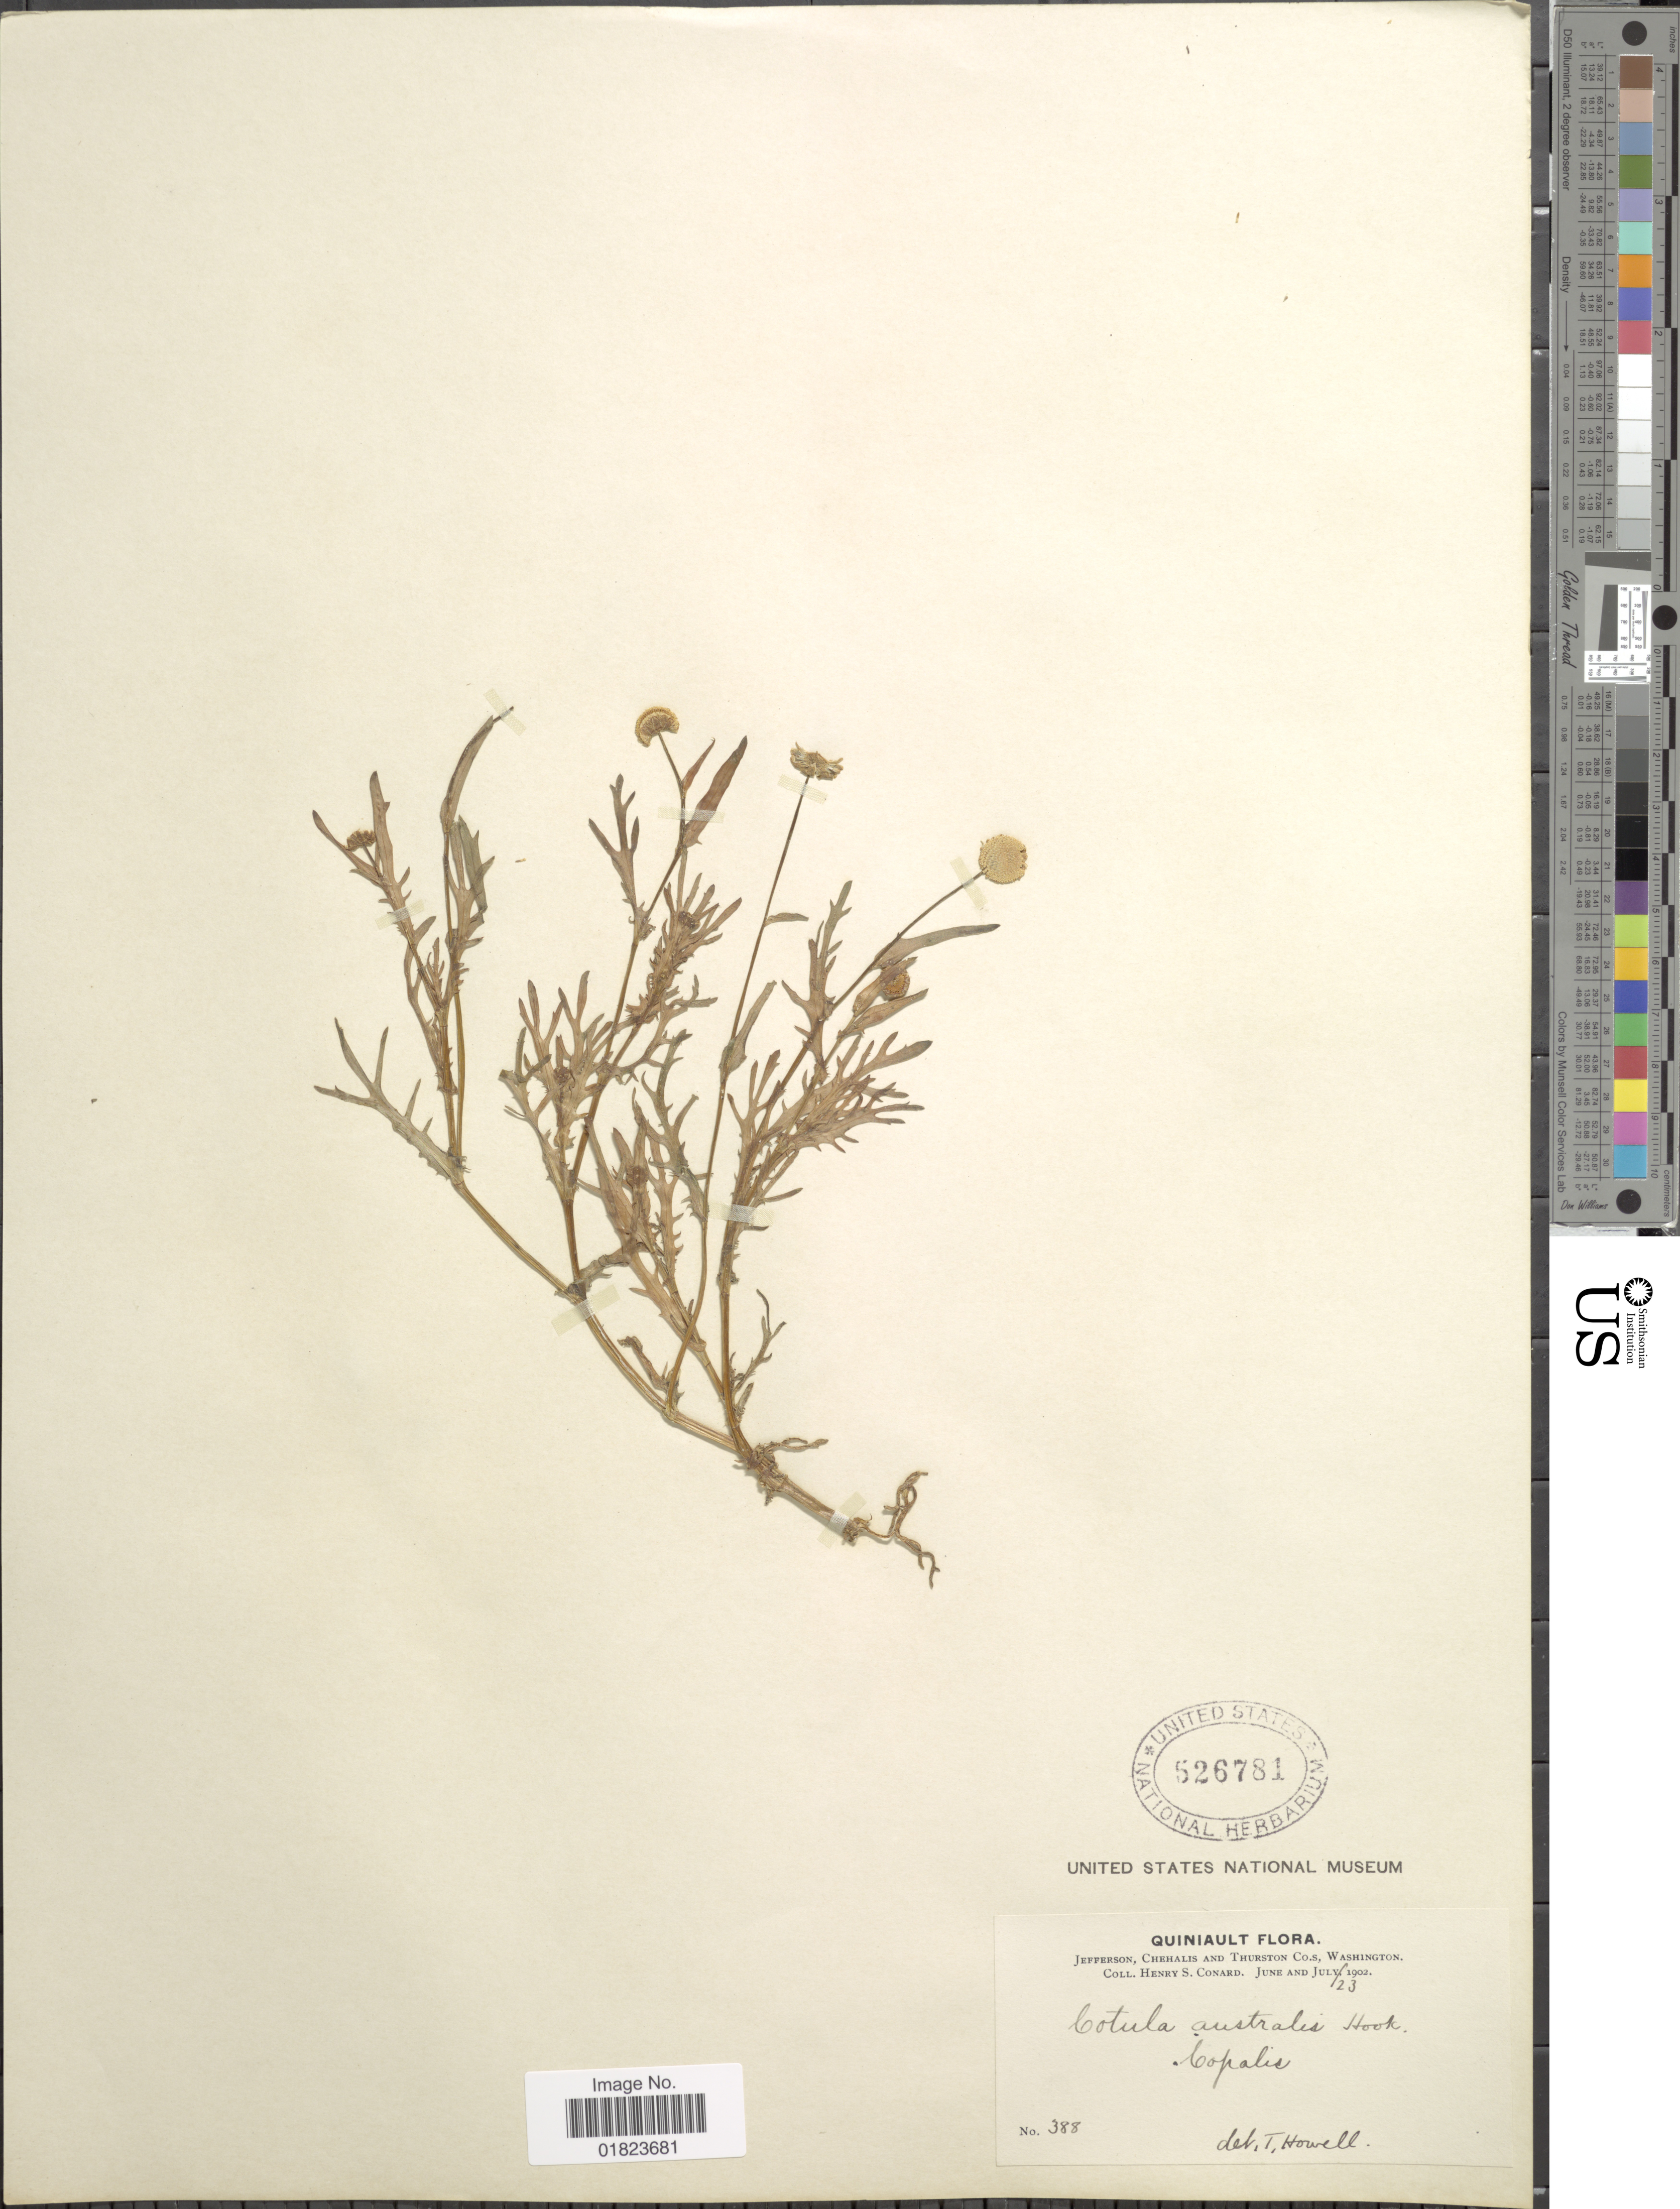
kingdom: Plantae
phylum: Tracheophyta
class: Magnoliopsida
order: Asterales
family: Asteraceae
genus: Cotula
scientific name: Cotula coronopifolia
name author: L.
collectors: H. S. Conard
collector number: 388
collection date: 1902-07-23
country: United States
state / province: Washington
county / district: Thurston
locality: Jefferson, Chehalis and Thurston Co.s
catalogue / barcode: US 526781